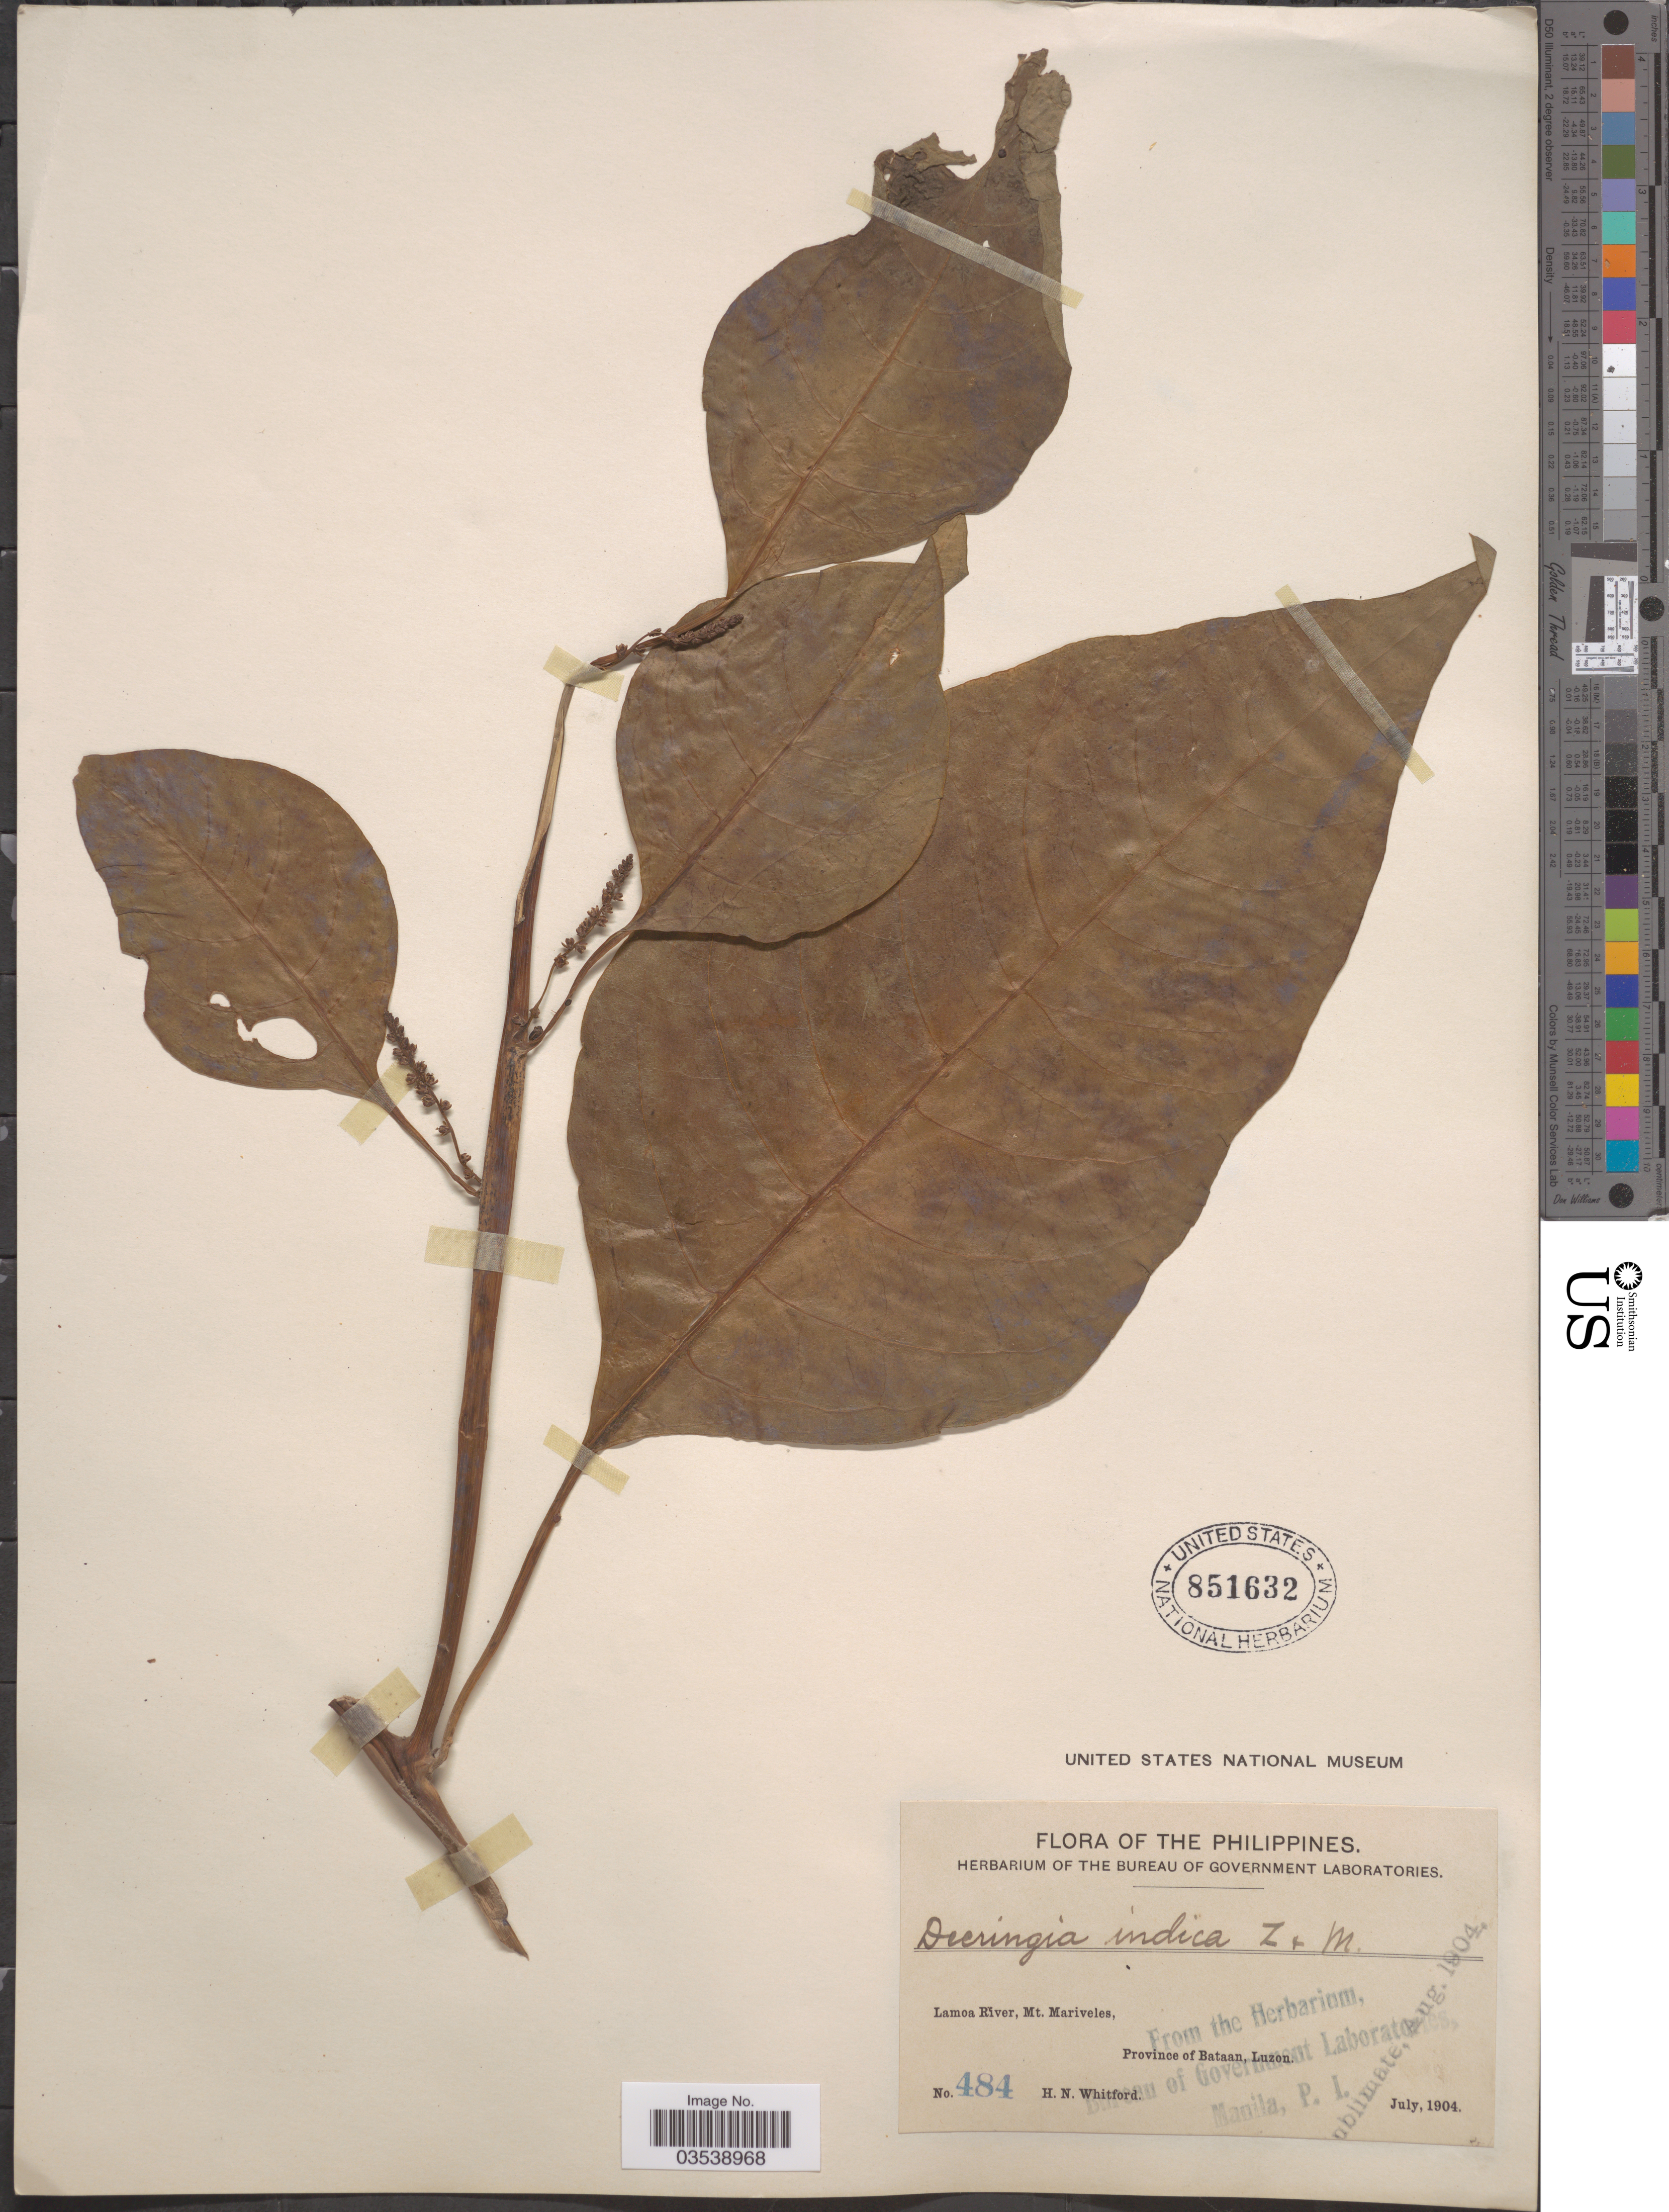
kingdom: Plantae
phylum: Tracheophyta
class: Magnoliopsida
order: Caryophyllales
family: Amaranthaceae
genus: Deeringia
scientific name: Deeringia polysperma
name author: (Roxb.) Moq.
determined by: Strong, Mark T., (BOT), Smithsonian Institution - National Museum of Natural History (UNITED STATES)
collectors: H. N. Whitford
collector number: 484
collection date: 1904-07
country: Philippines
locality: Lamoa River, Mt. Mariveles, Province of Bataan, Luzon.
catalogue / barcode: US 851632